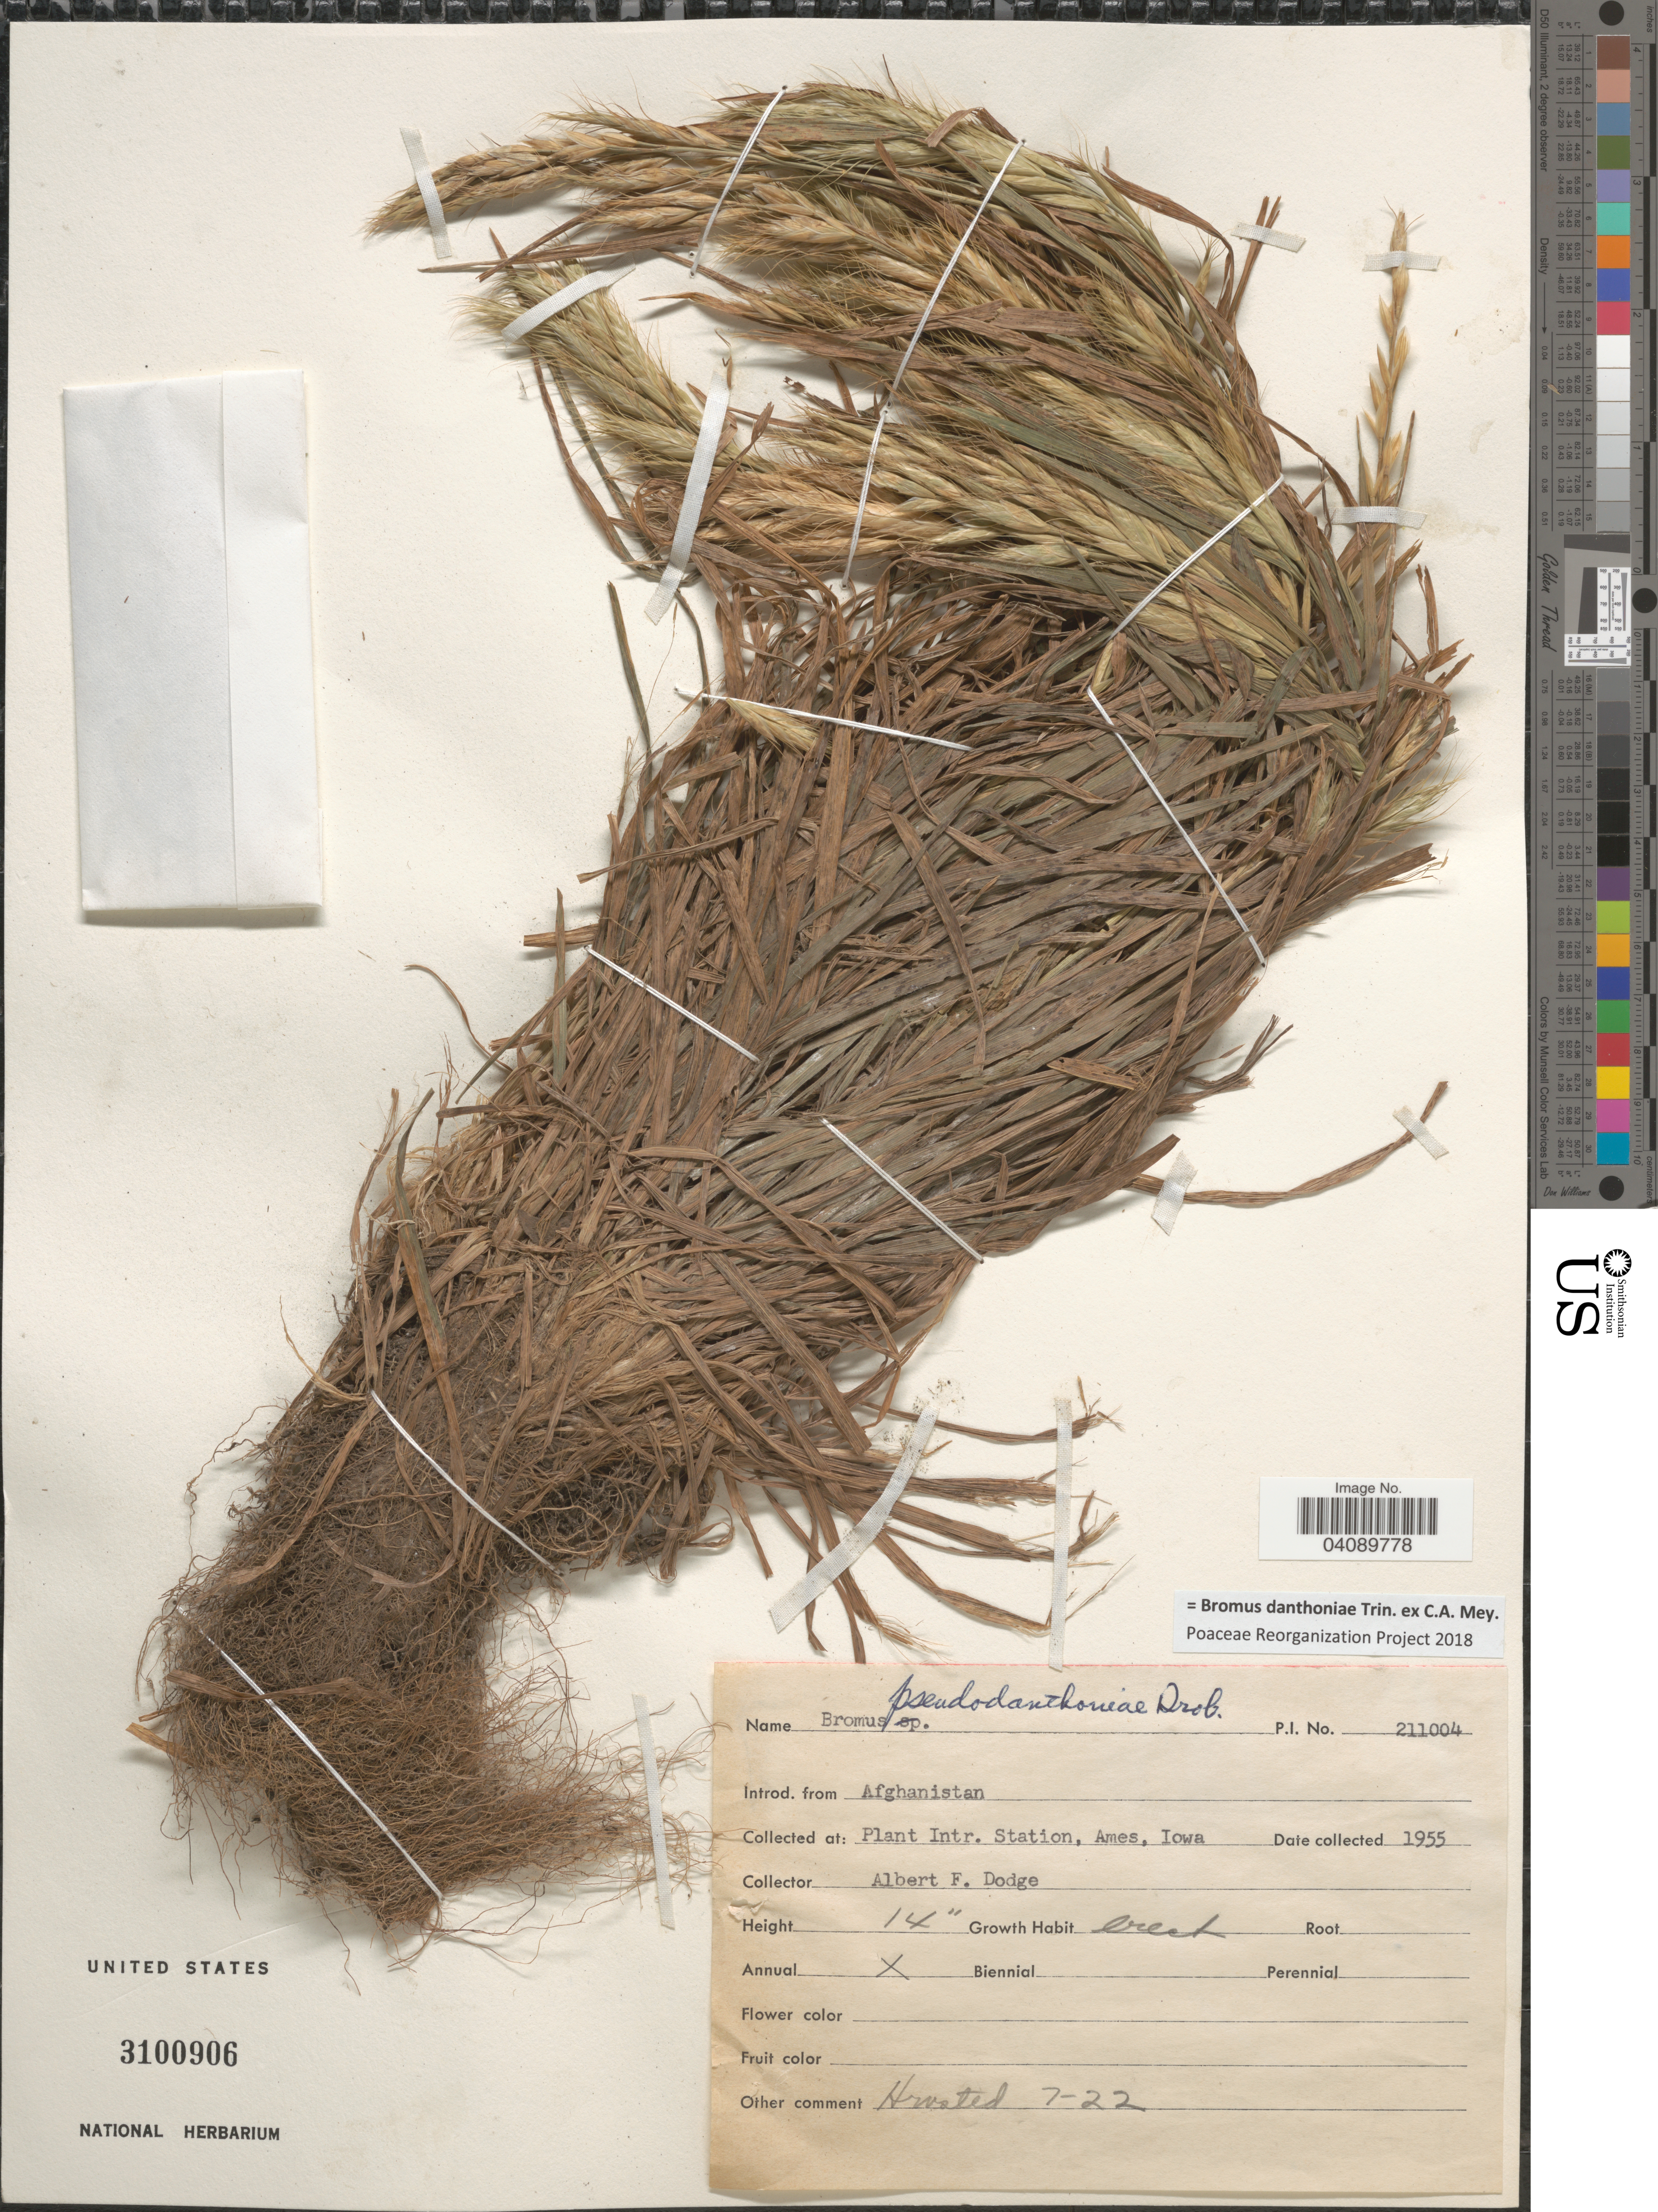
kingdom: Plantae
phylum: Tracheophyta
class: Liliopsida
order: Poales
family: Poaceae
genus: Bromus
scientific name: Bromus danthoniae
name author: Trin. ex C.A. Mey.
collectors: A. Dodge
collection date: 1955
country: United States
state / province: Iowa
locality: Plant. Intr. Station, Ames.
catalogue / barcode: US 3100906